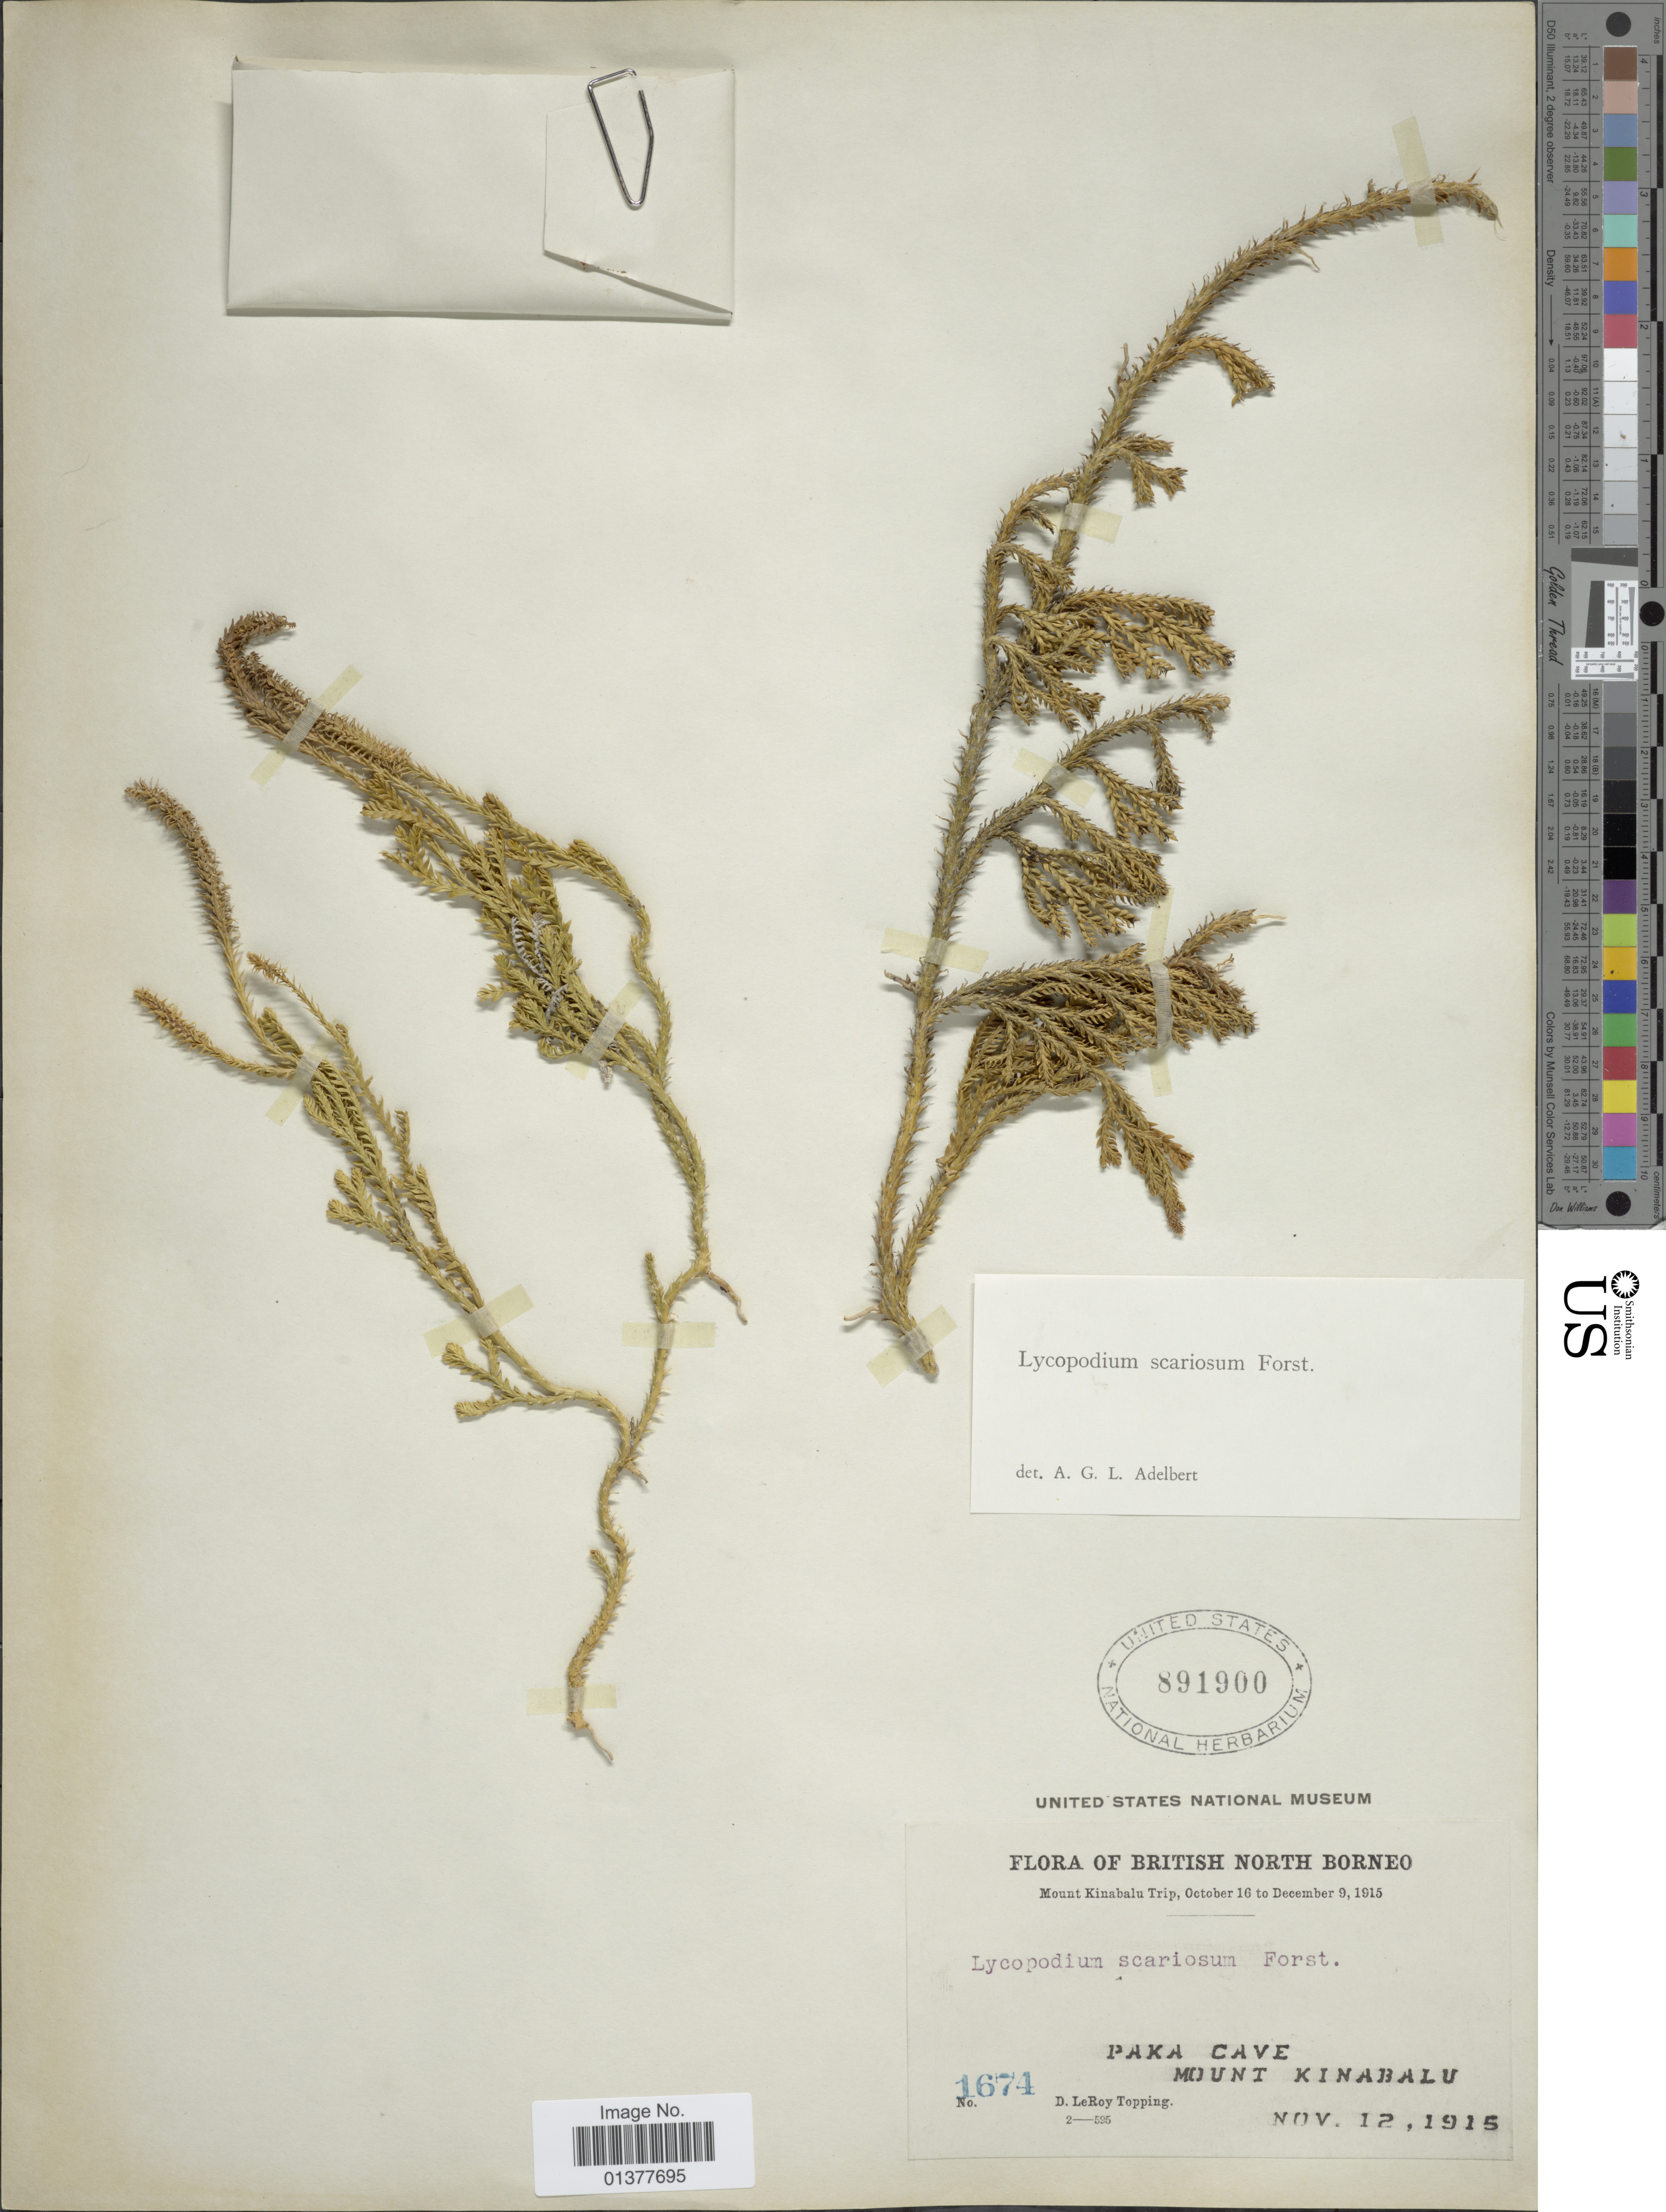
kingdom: Plantae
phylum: Tracheophyta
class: Lycopodiopsida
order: Lycopodiales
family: Lycopodiaceae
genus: Diphasium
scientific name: Diphasium scariosum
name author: (G. Forst.) Rothm.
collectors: D. L. Topping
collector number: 1674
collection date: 1915-11-12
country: Malaysia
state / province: Sabah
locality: British North Borneo, Paka Cave, Mount Kinabalu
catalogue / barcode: US 891900